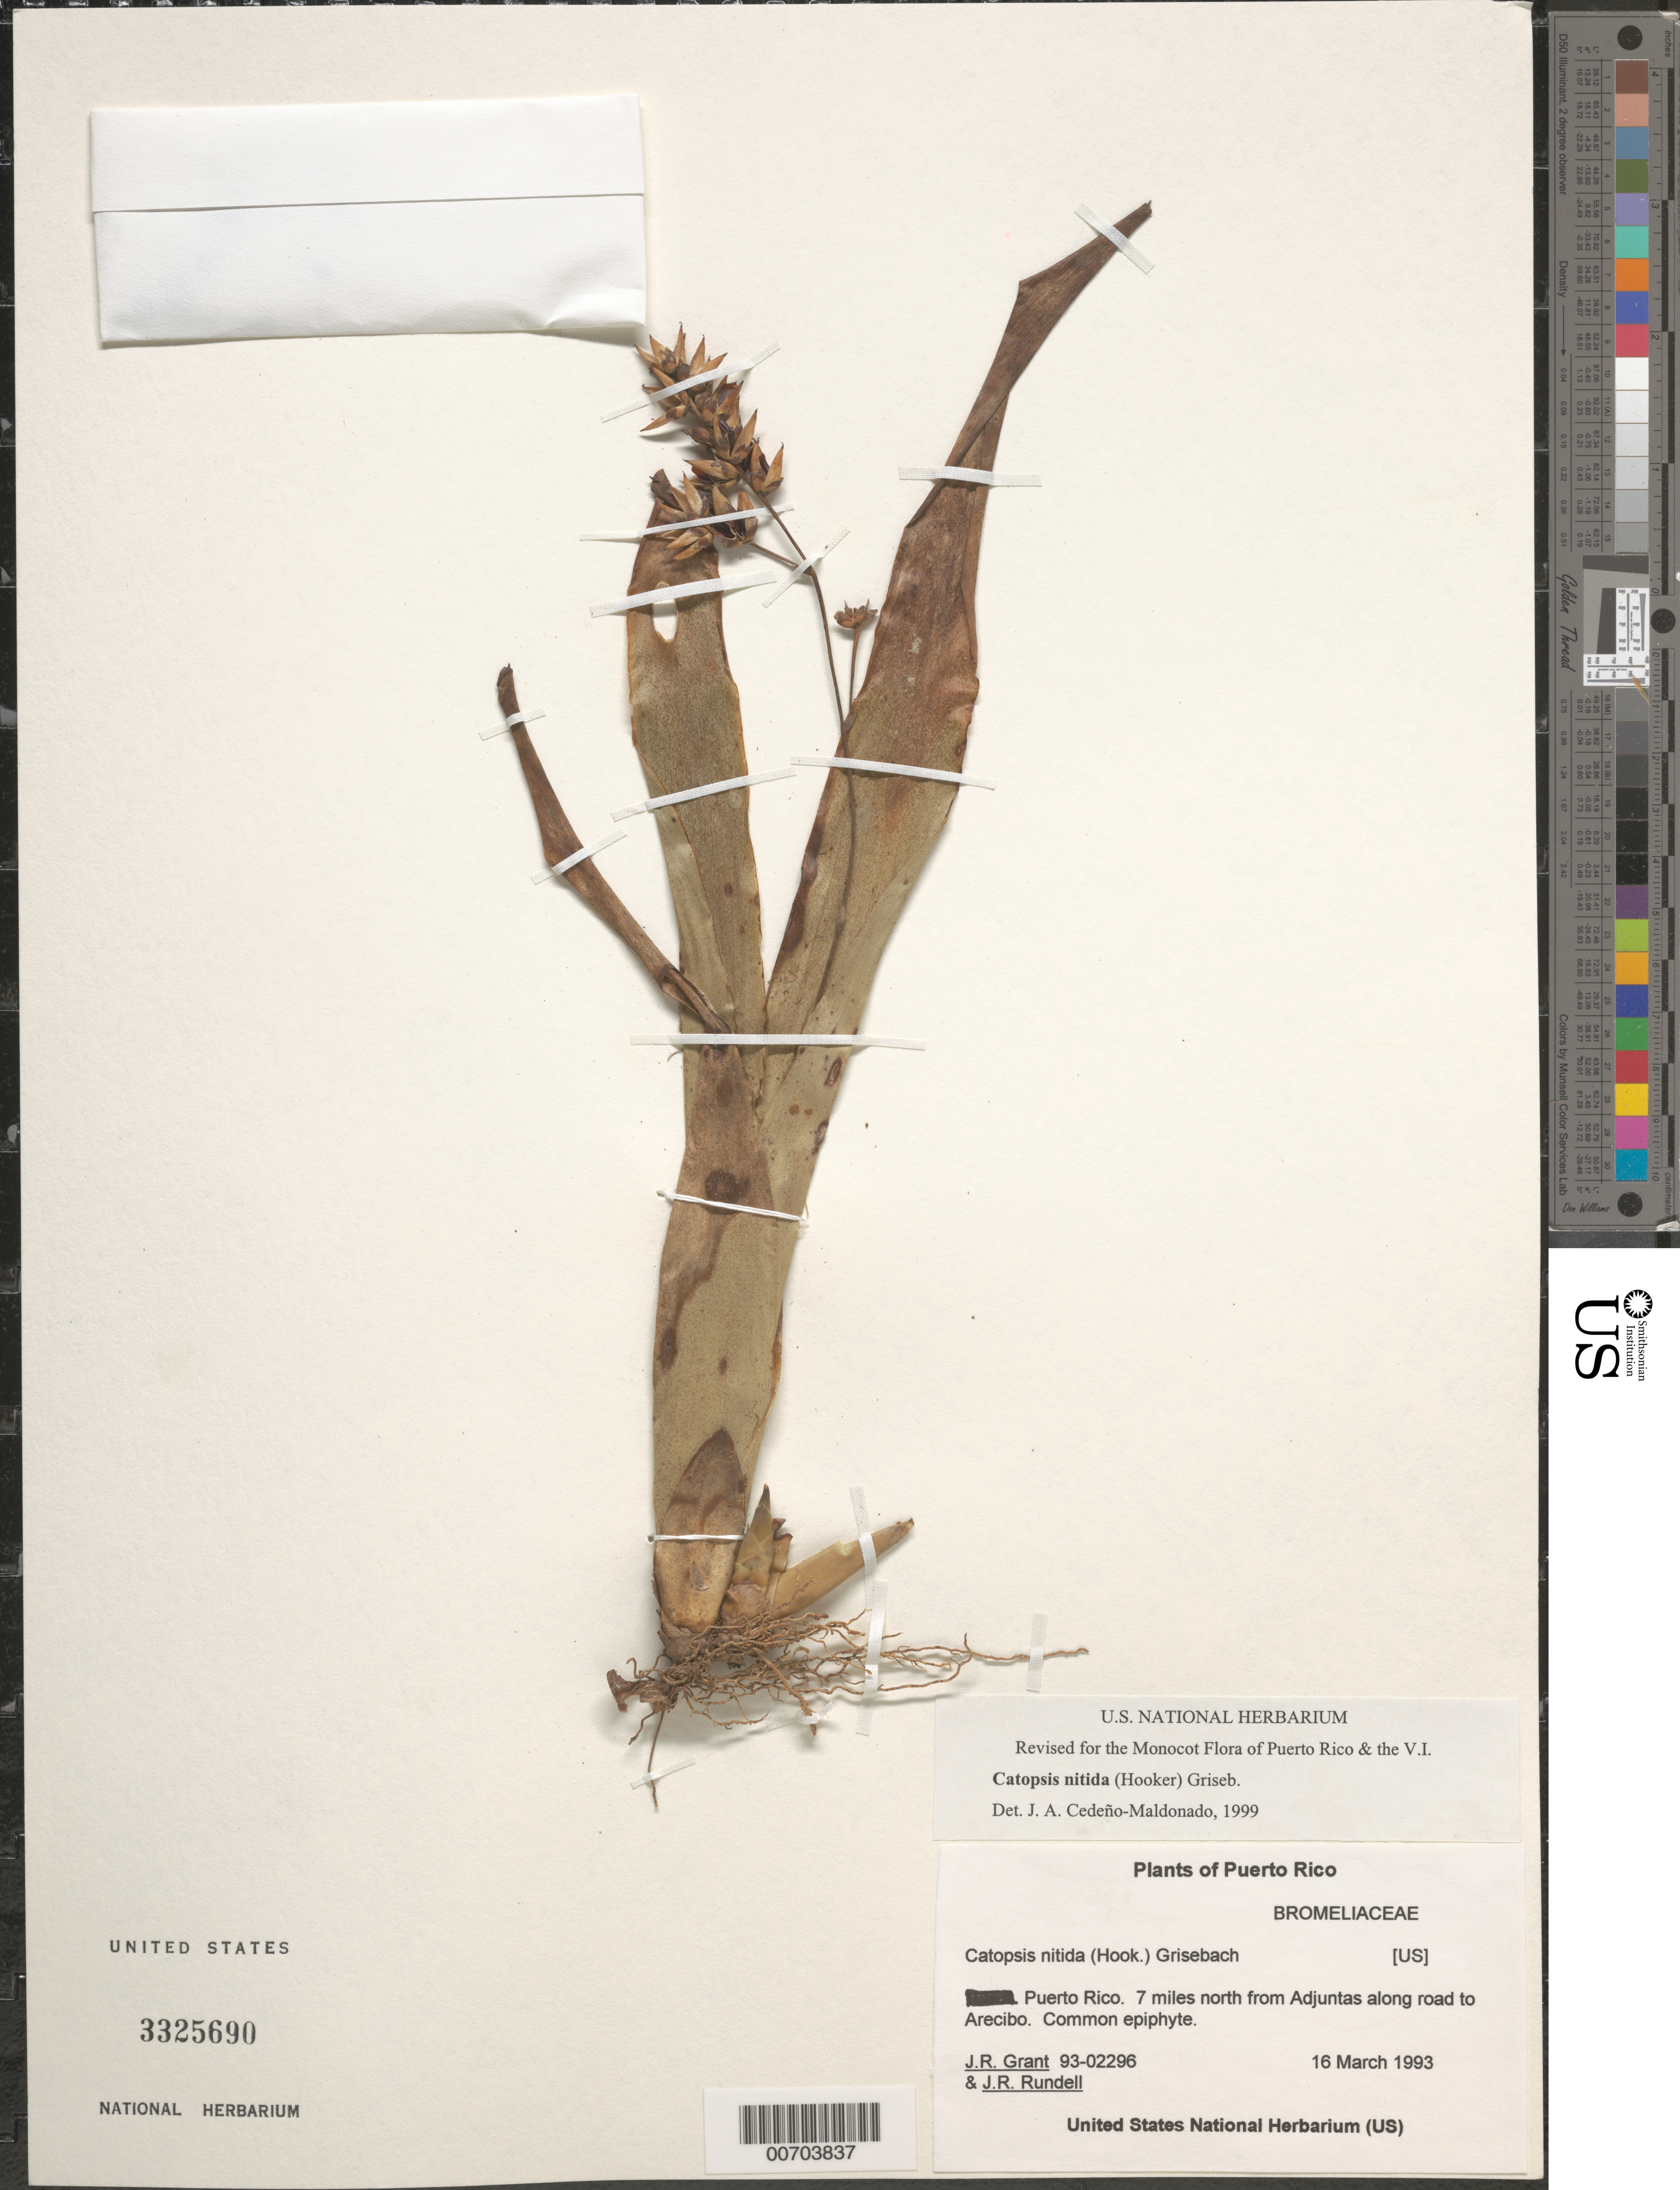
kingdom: Plantae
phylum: Tracheophyta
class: Liliopsida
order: Poales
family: Bromeliaceae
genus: Catopsis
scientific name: Catopsis nitida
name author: (Hook.) Griseb.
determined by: Cedeño-Maldonado, J. A.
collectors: J. R. Grant & J. R. Rundell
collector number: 93-02296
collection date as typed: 16 Mar 1993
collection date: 1993-03-16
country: Puerto Rico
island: Greater Antilles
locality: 7 mi N from Adjuntas along road to Arecibo.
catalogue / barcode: US 3325690